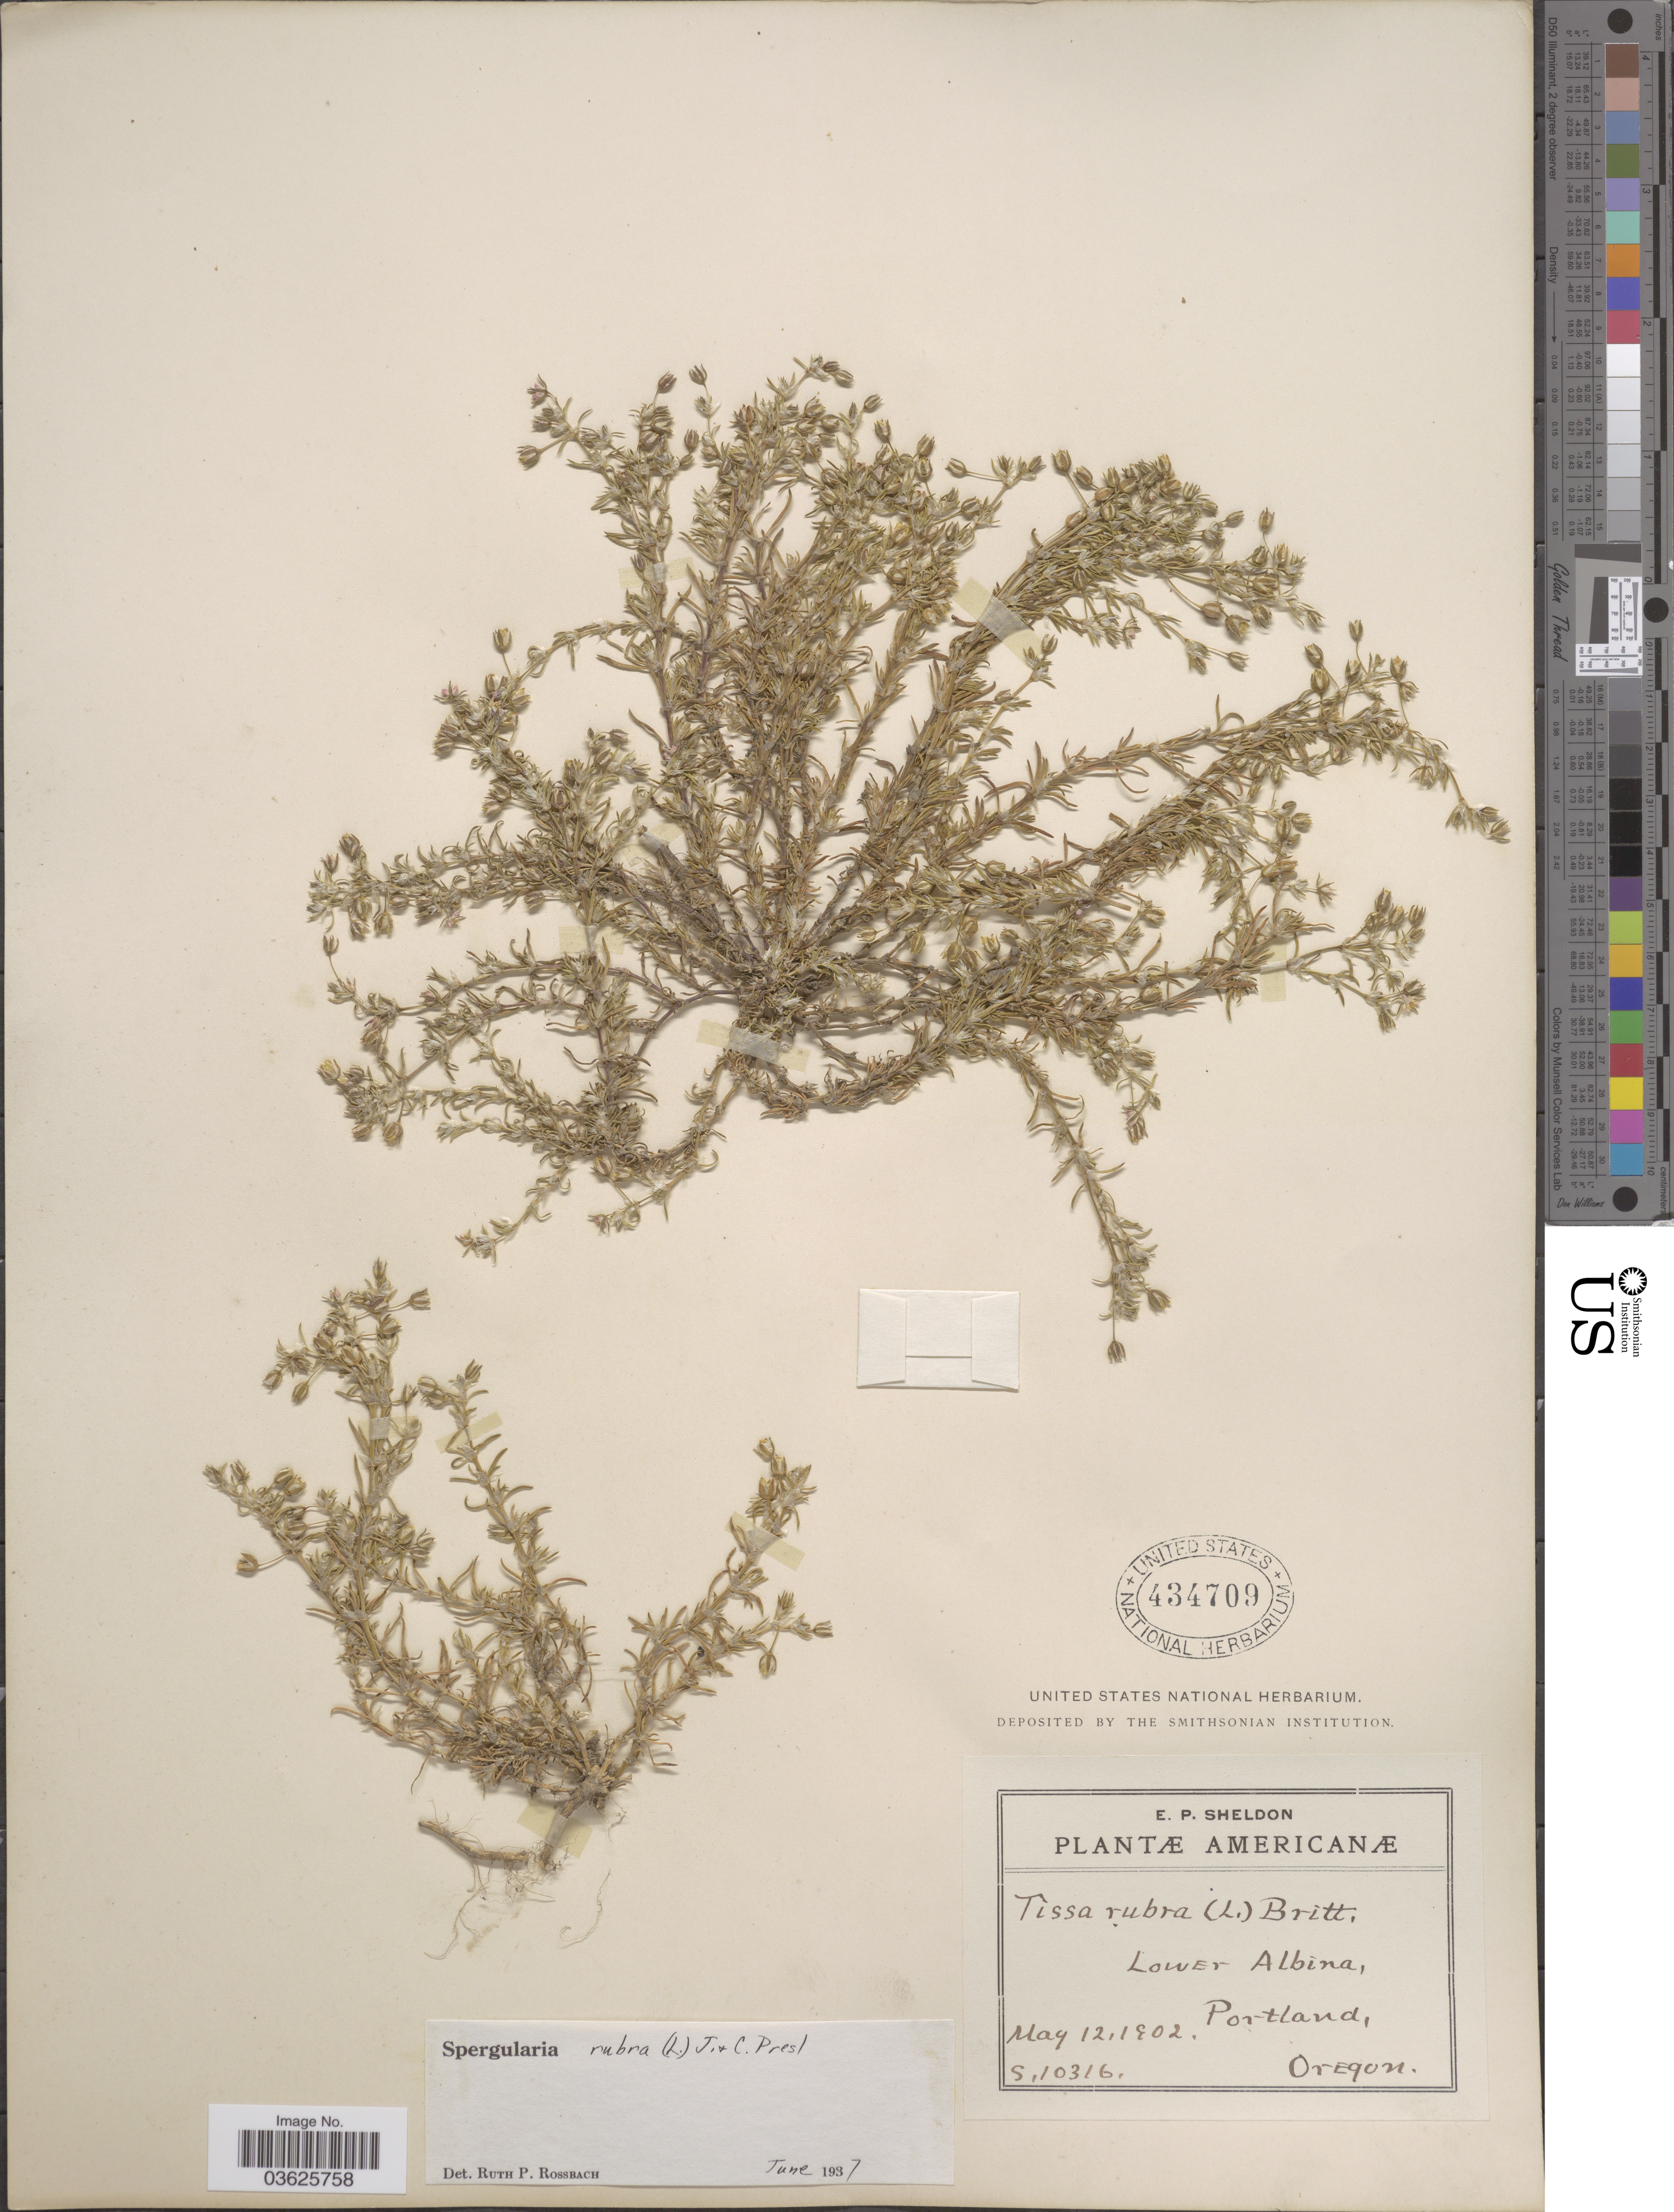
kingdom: Plantae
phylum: Tracheophyta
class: Magnoliopsida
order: Caryophyllales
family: Caryophyllaceae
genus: Spergularia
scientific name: Spergularia rubra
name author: (L.) J. Presl & C. Presl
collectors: E. P. Sheldon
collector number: S10316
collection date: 1902-05-12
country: United States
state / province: Oregon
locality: Lower Albina, Portland.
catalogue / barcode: US 434709